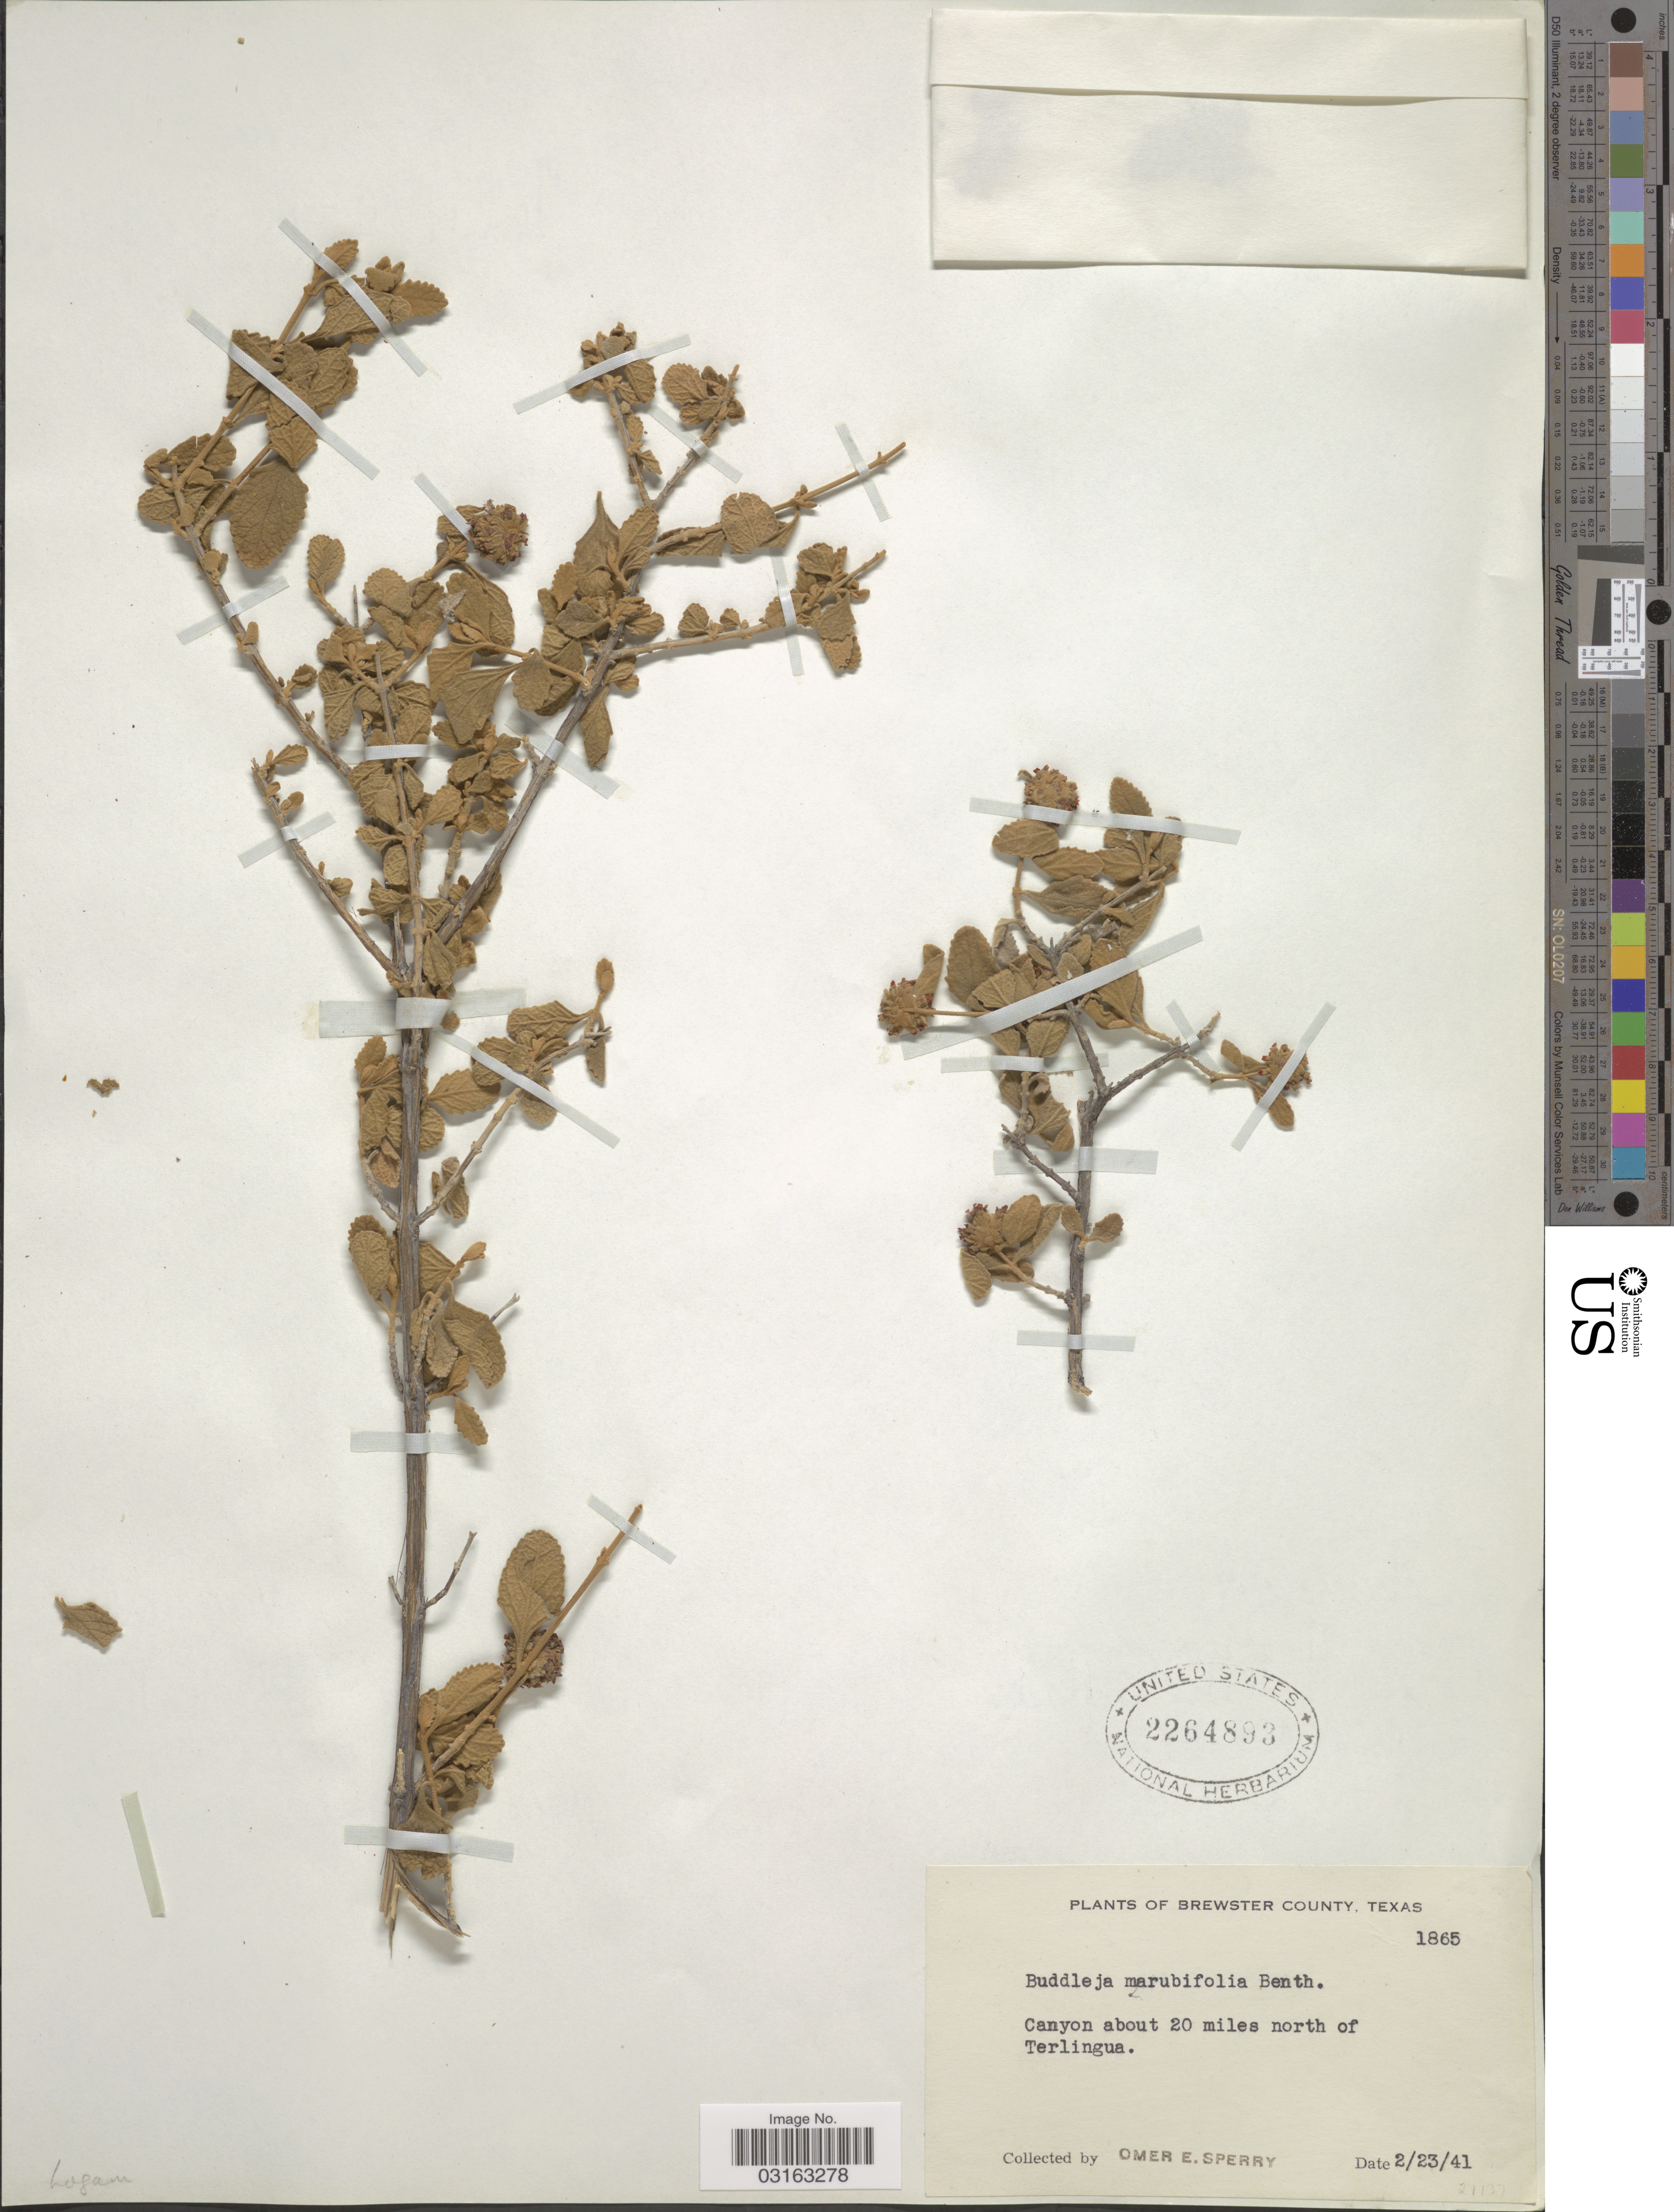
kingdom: Plantae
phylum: Tracheophyta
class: Magnoliopsida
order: Lamiales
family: Scrophulariaceae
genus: Buddleja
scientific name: Buddleja marrubiifolia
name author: Benth.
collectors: O. E. Sperry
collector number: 1865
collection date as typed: Transcribed d/m/y: 23/2/41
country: United States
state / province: Texas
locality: Brewster County. Canyon about 20 miles north of Terlingua.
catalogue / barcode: US 2264893